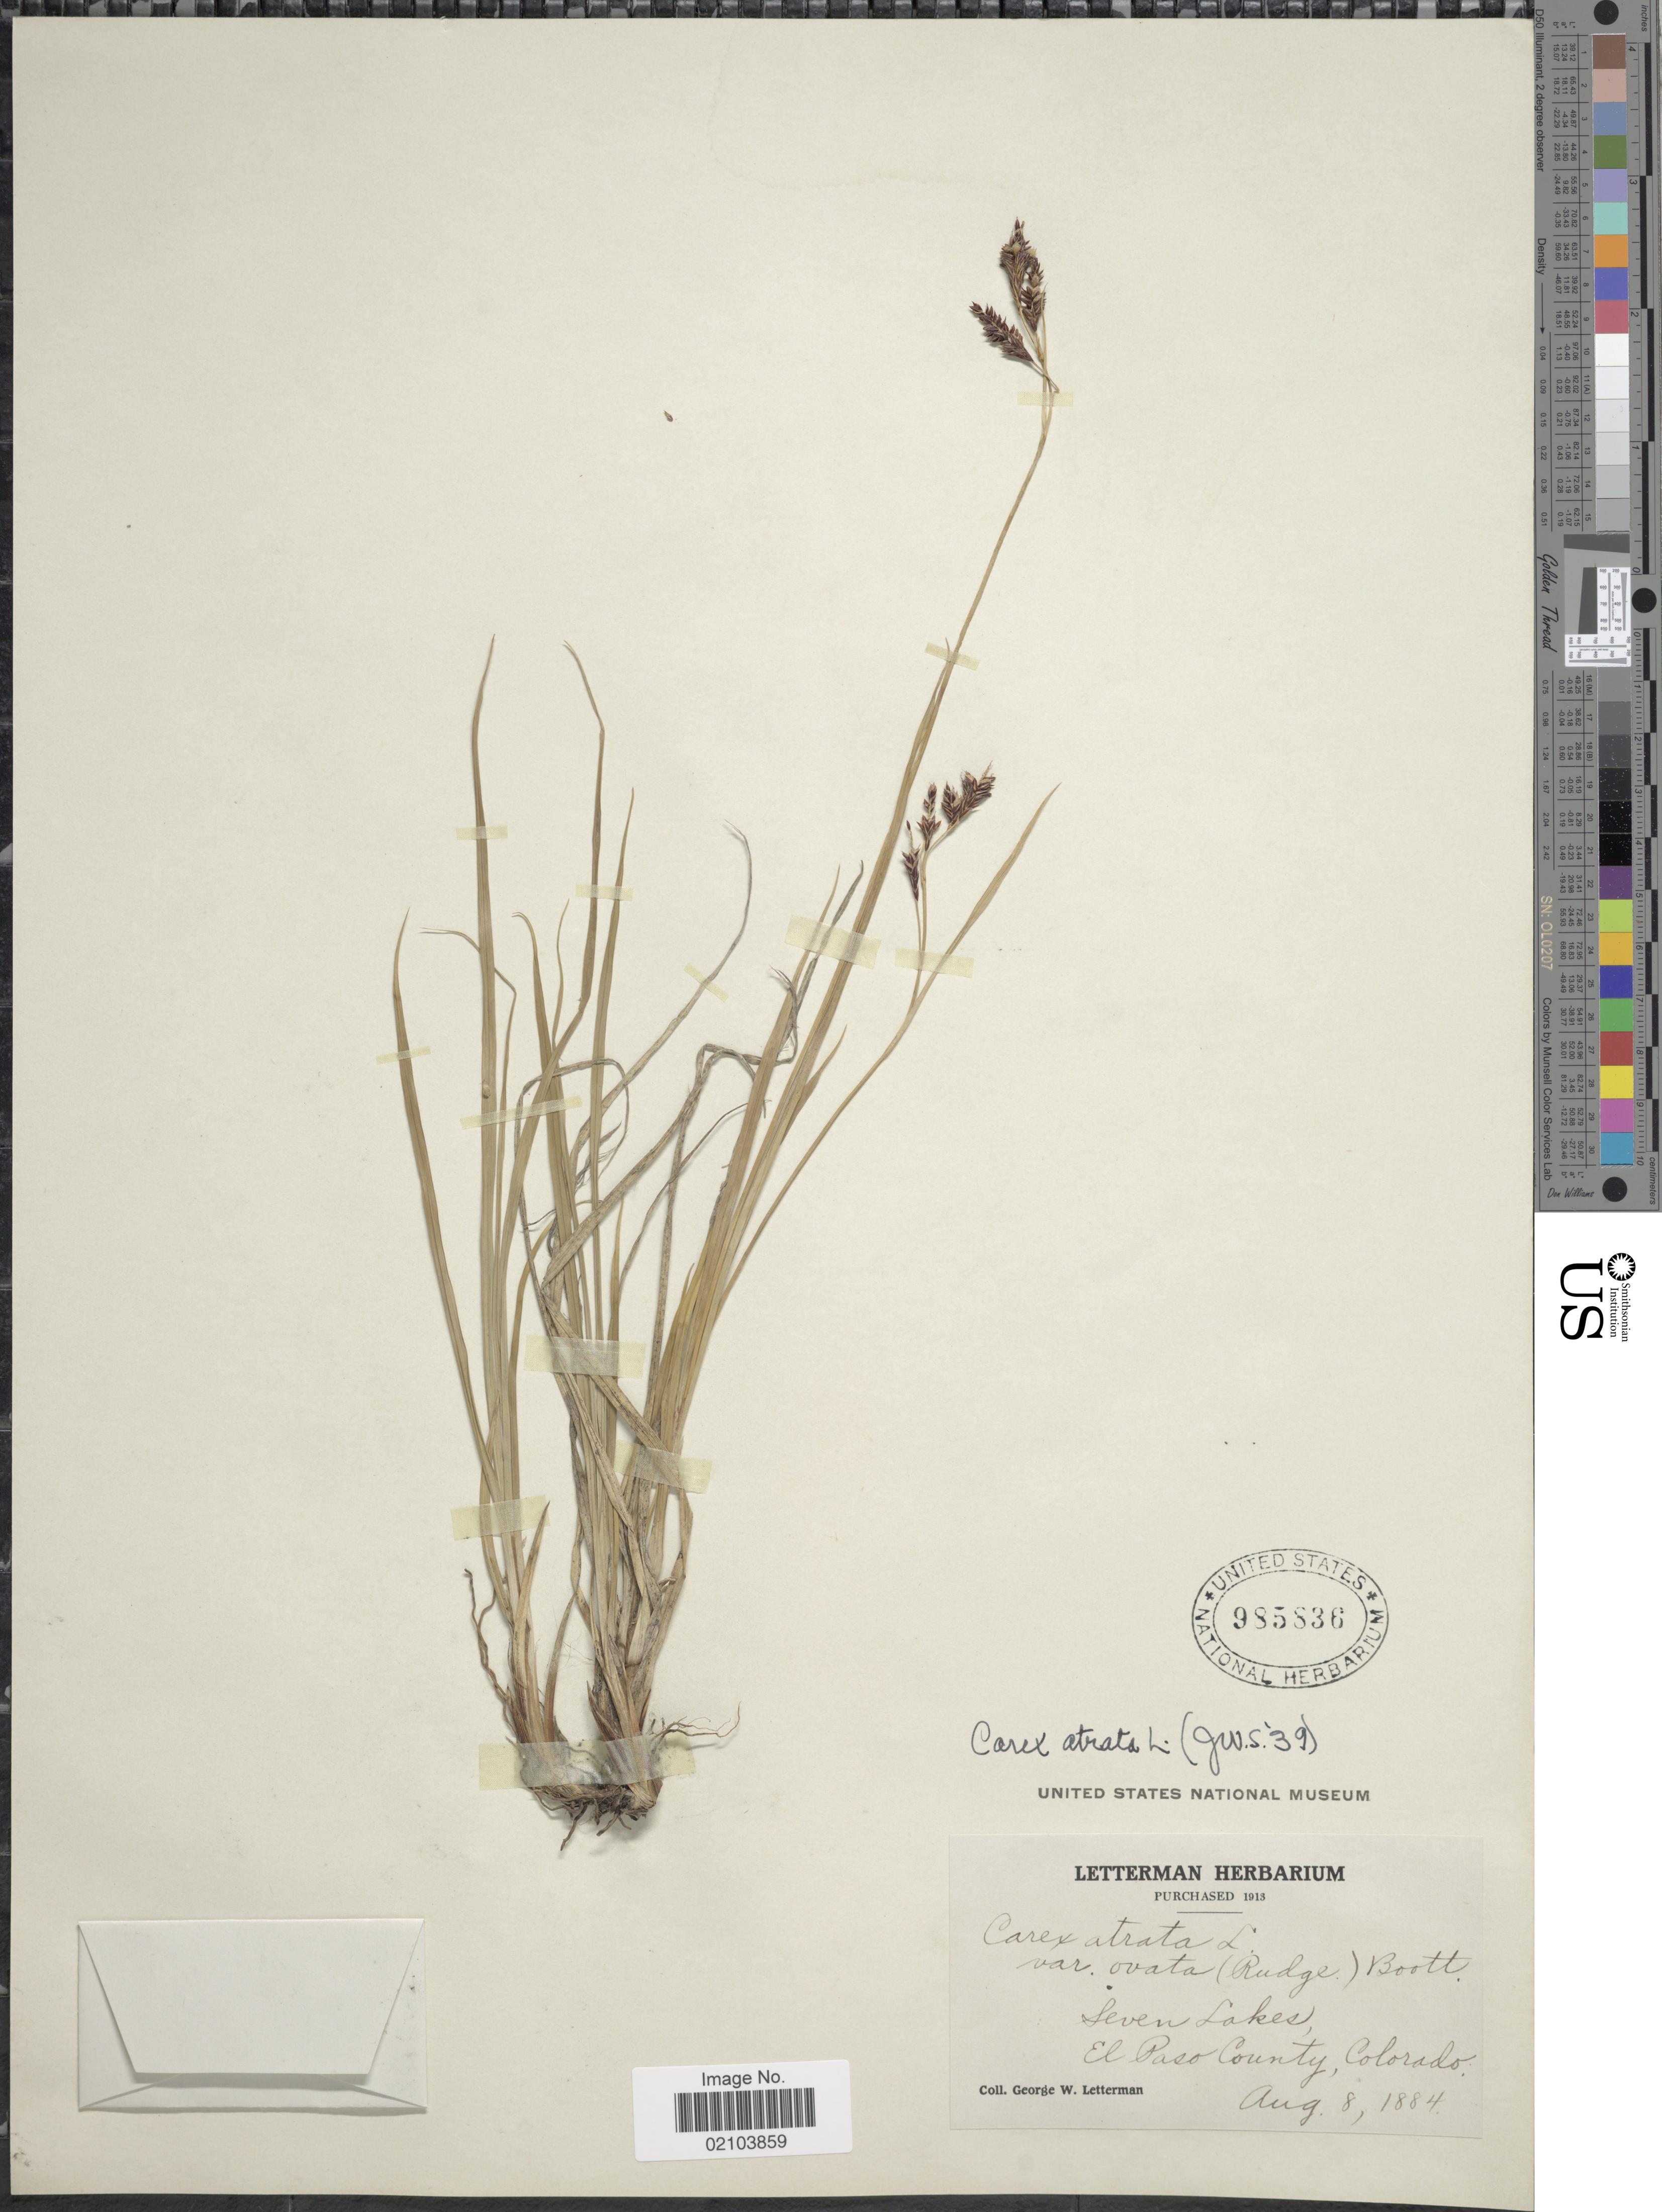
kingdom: Plantae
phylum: Tracheophyta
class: Liliopsida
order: Poales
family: Cyperaceae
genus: Carex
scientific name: Carex atrata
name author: L.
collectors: G. W. Letterman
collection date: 1884-08-08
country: United States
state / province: Colorado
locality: Seven Lakes, El Paso County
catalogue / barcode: US 985836